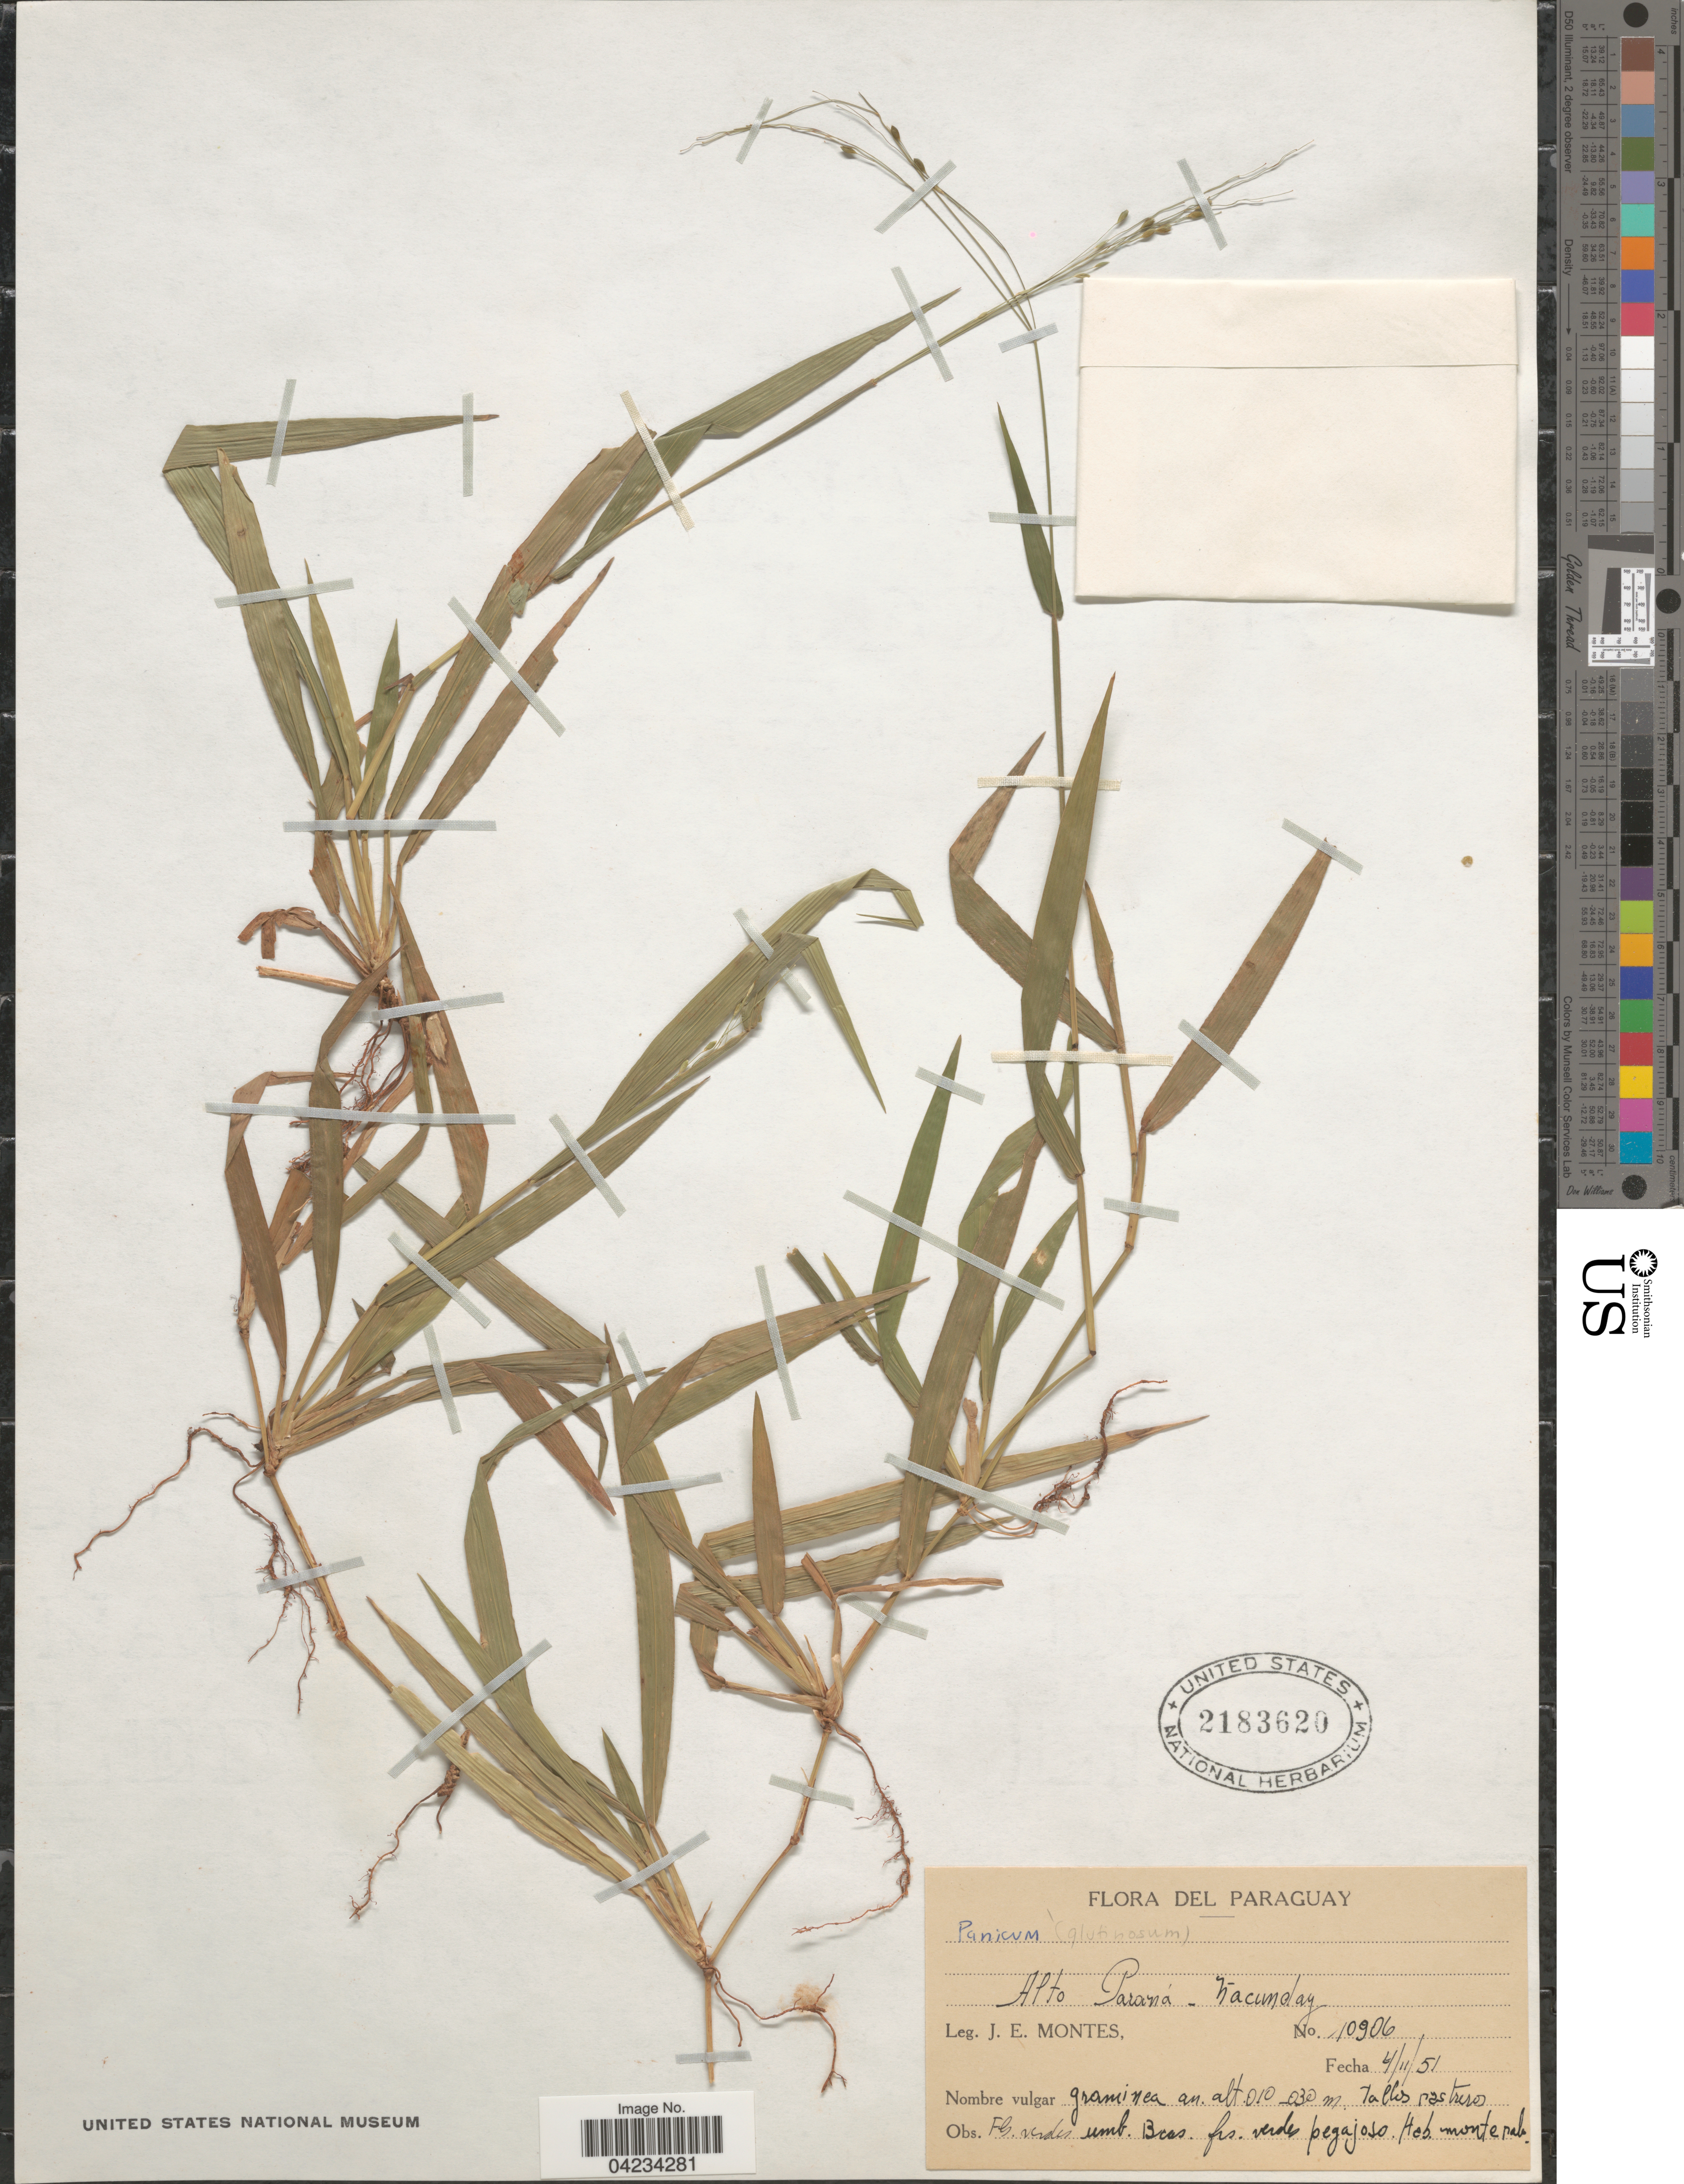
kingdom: Plantae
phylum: Tracheophyta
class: Liliopsida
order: Poales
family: Poaceae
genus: Homolepis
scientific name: Homolepis villaricensis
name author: (Mez) Zuloaga & Soderstr.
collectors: J. E. Montes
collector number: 10906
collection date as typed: Transcribed d/m/y: 4/11/51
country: Paraguay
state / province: Alto Parana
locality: Ñacunday.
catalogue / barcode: US 2183620